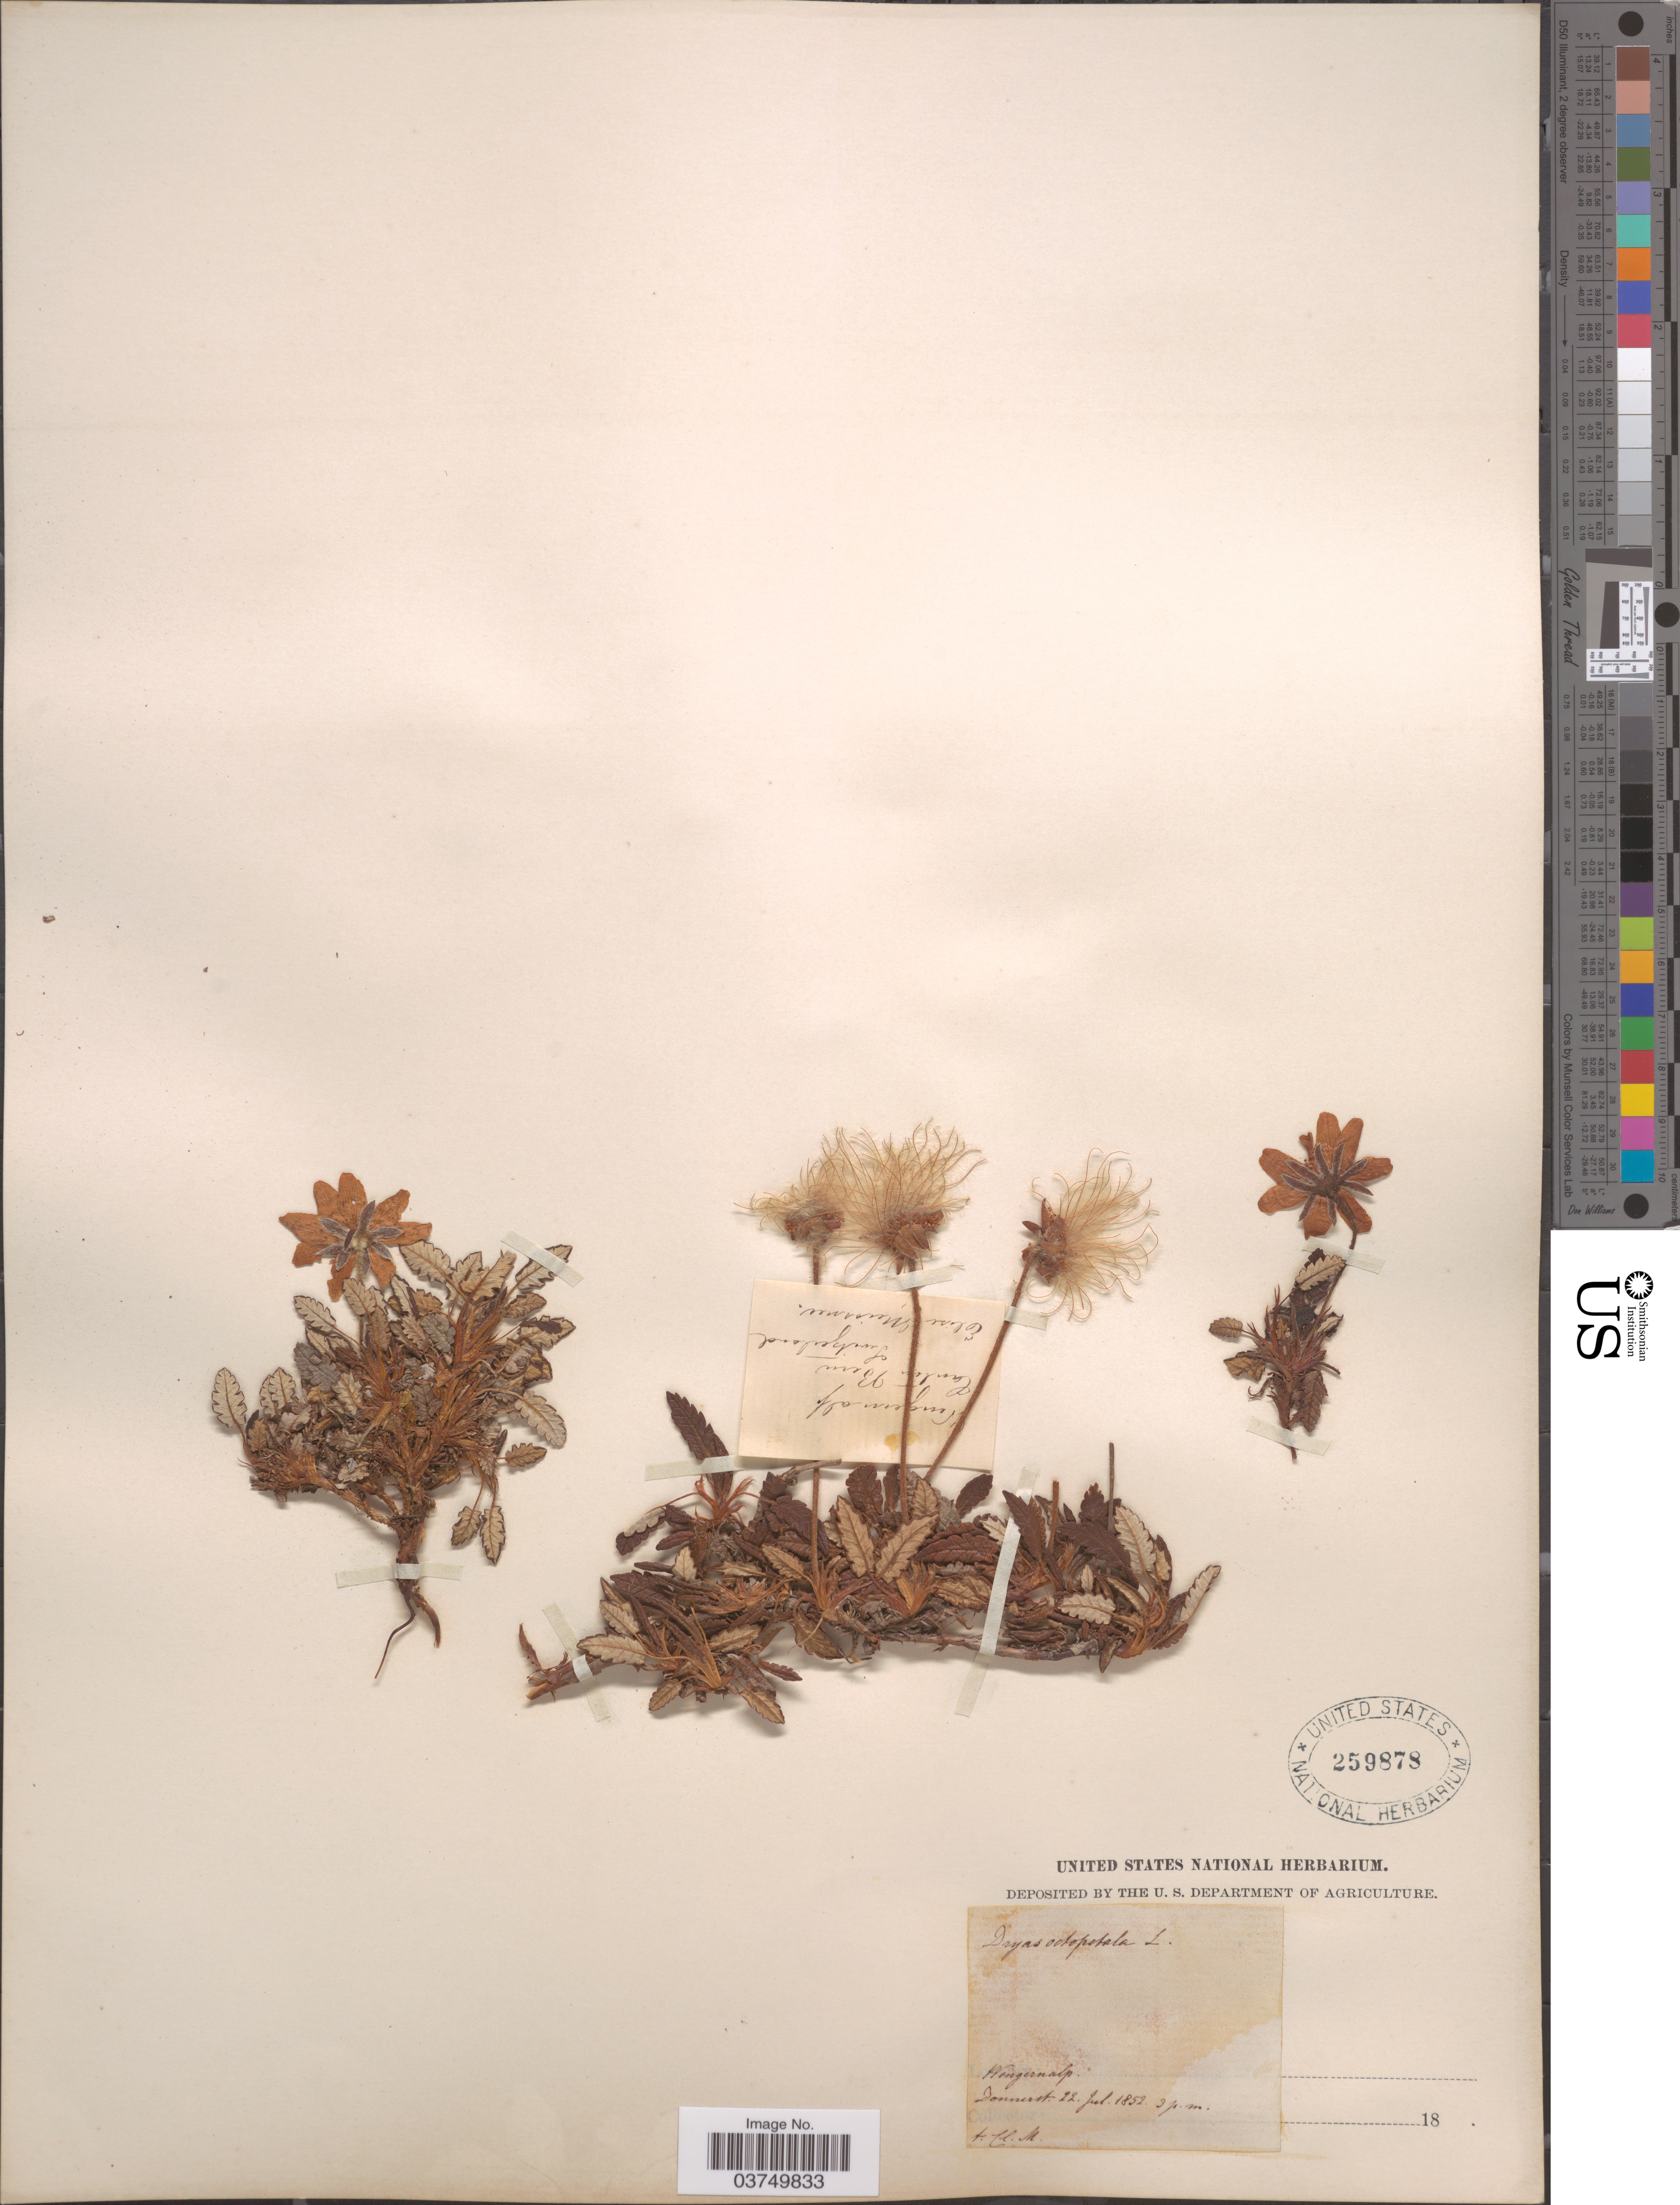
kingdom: Plantae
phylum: Tracheophyta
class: Magnoliopsida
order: Rosales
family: Rosaceae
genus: Dryas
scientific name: Dryas octopetala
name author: L.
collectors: E. Meissner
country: Switzerland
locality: Wengern alp. Canta [illegible text] Bern.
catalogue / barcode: US 289878